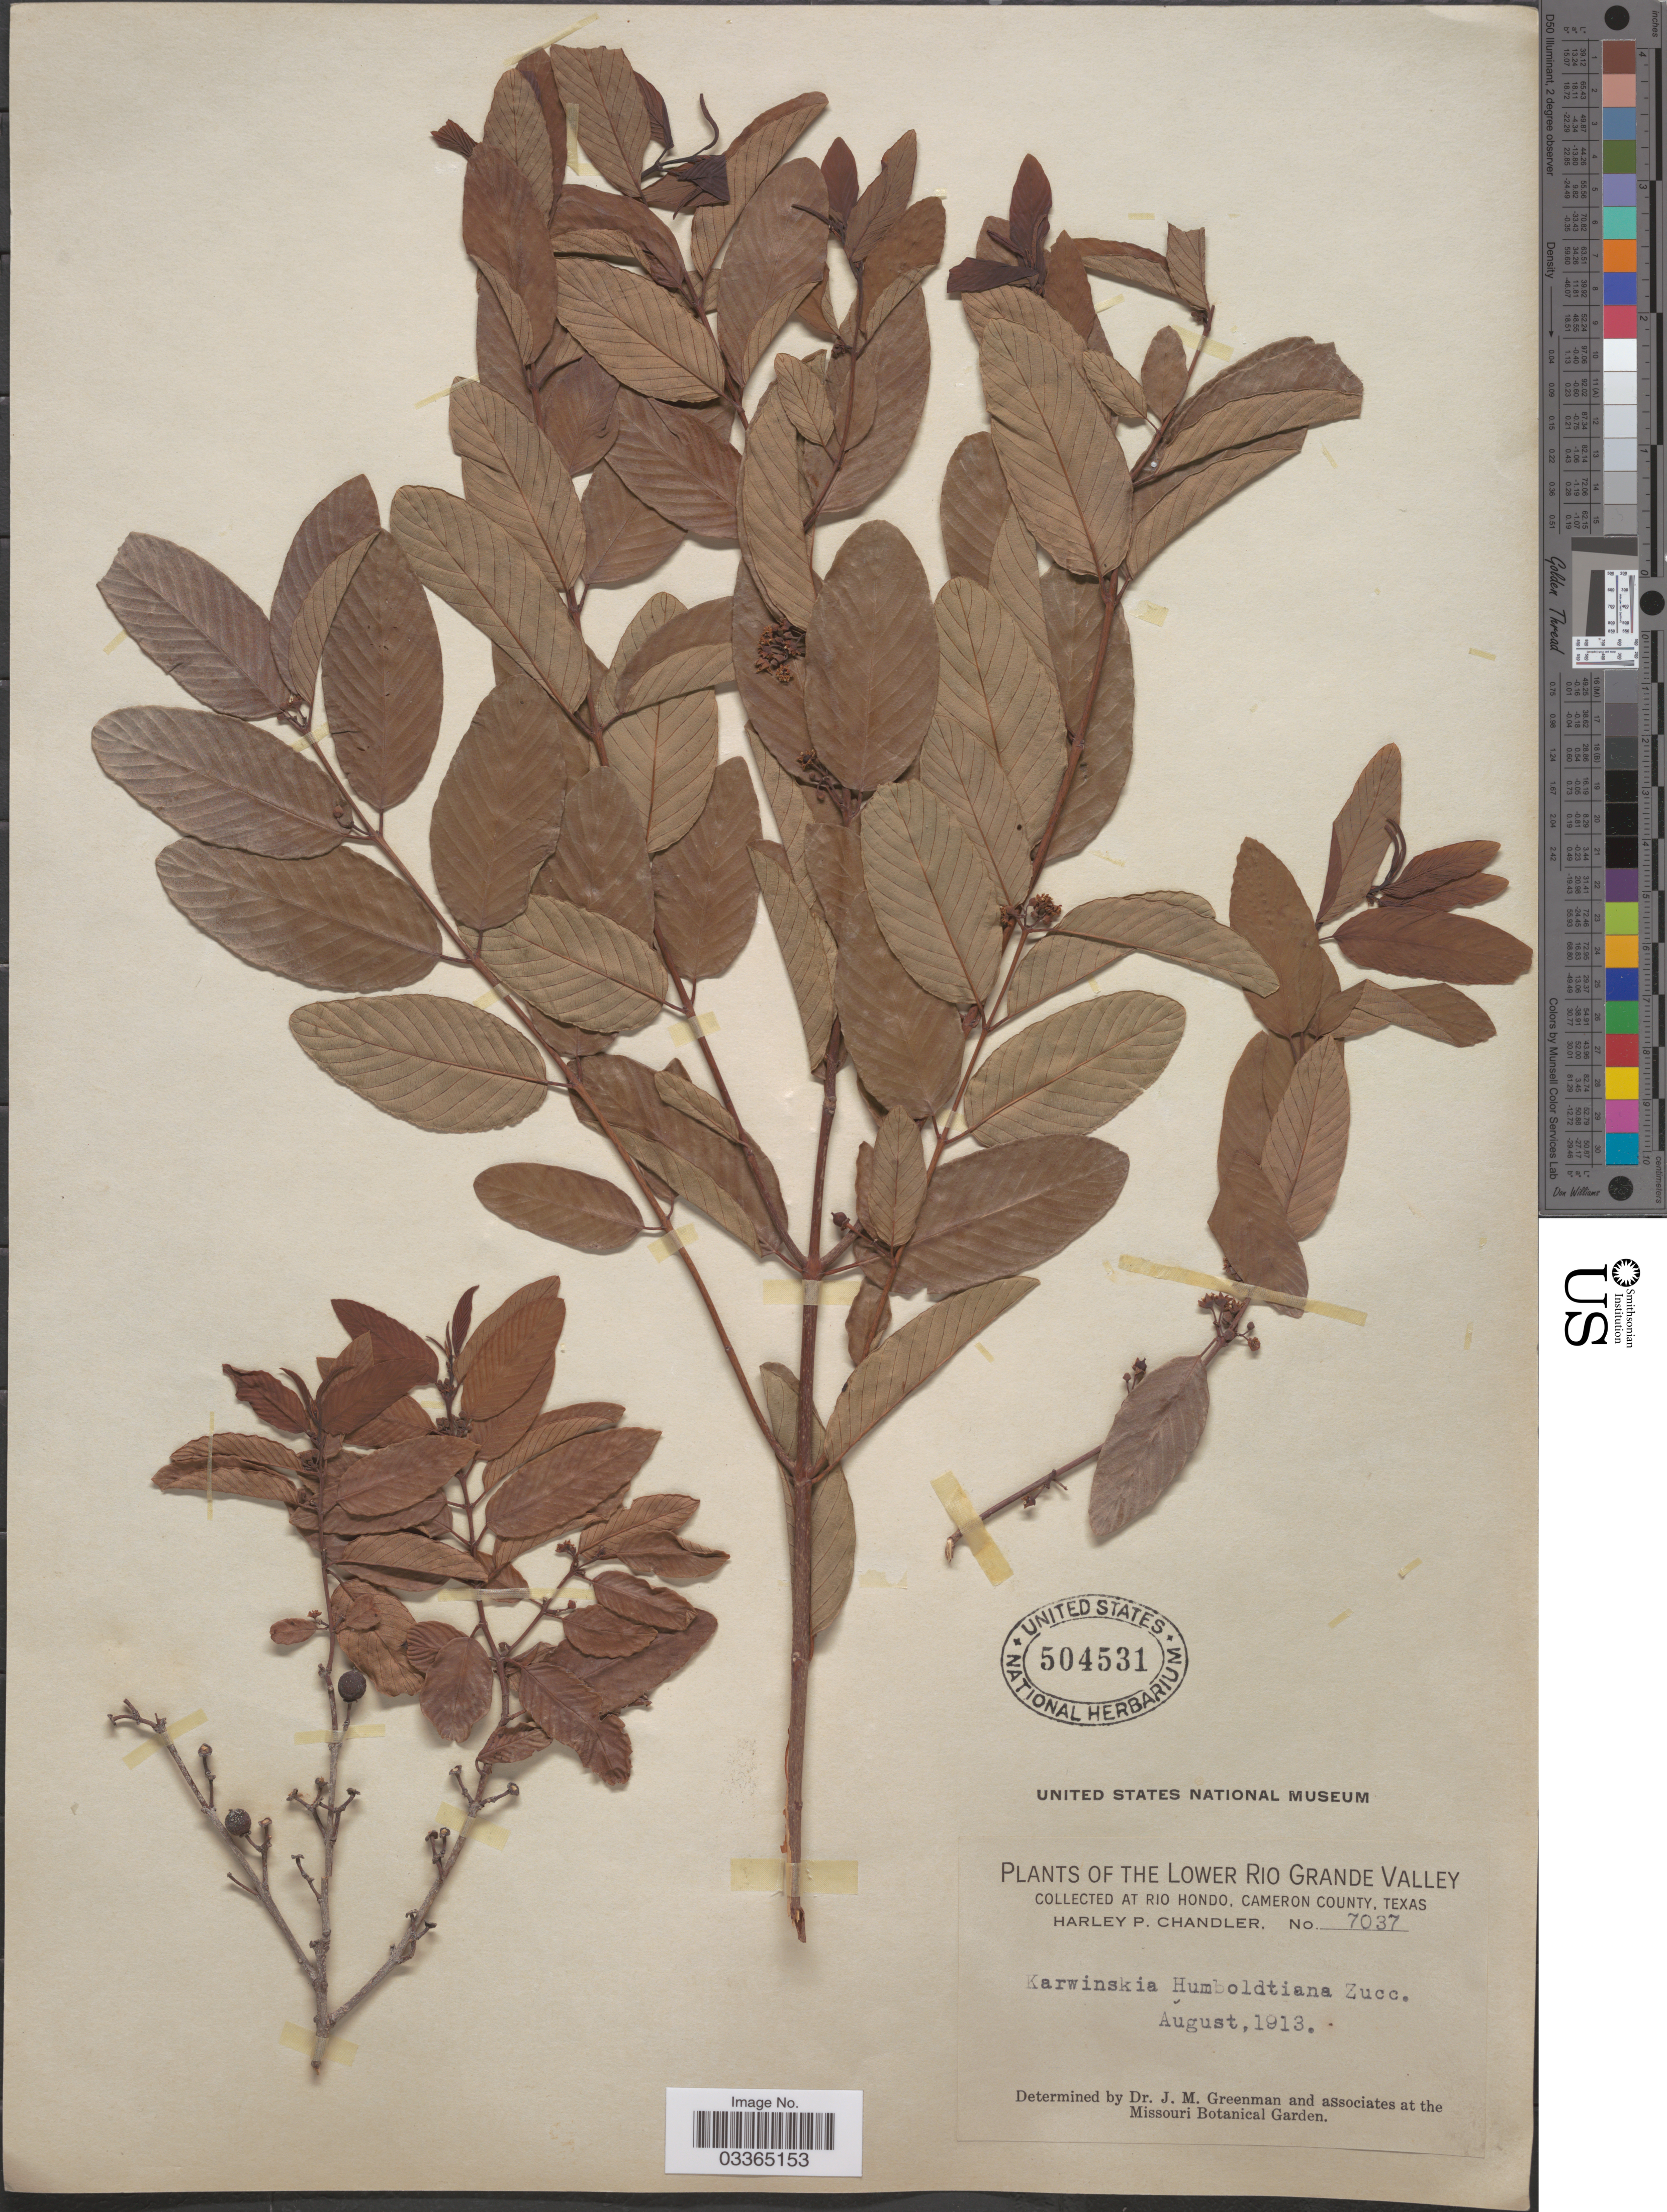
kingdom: Plantae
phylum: Tracheophyta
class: Magnoliopsida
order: Rosales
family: Rhamnaceae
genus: Karwinskia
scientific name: Karwinskia humboldtiana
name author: (Schult.) Zucc.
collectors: H. Chandler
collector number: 7037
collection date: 1913-08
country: United States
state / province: Texas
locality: The Lower Rio Grande Valley. At Rio Hondo, Cameron County.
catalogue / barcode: US 504531